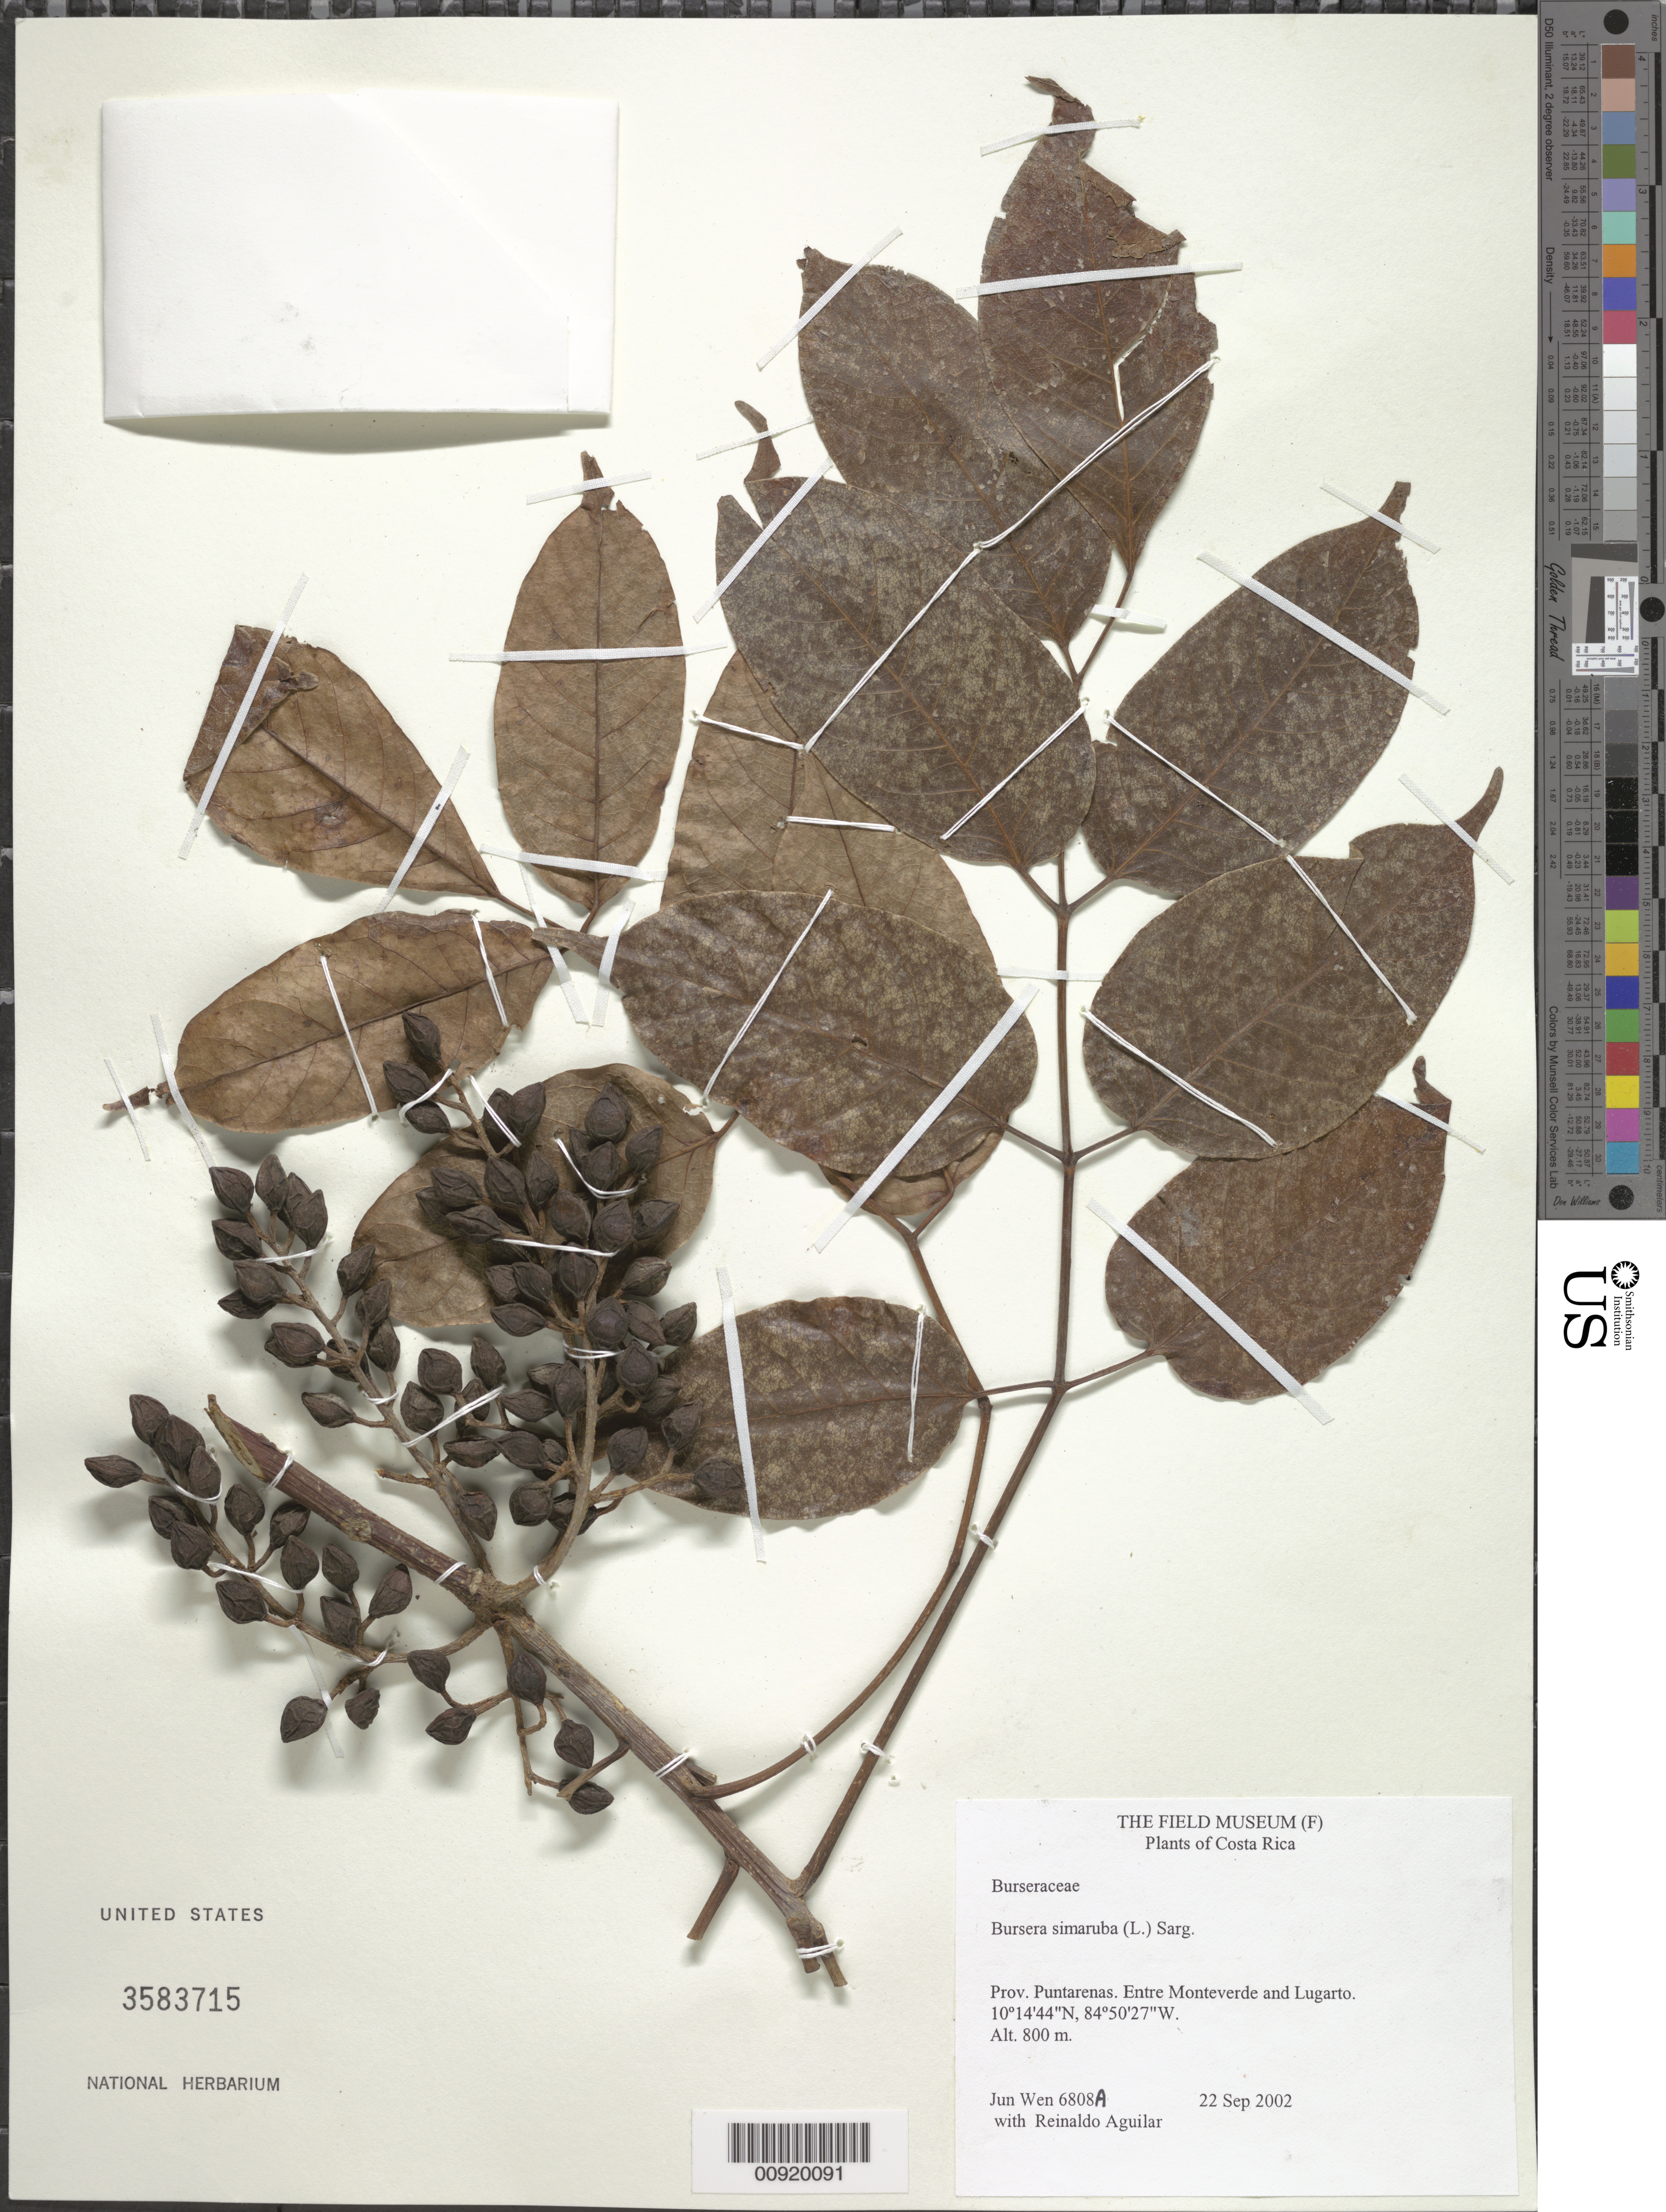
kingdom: Plantae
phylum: Tracheophyta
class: Magnoliopsida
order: Sapindales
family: Burseraceae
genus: Bursera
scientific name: Bursera simaruba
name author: (L.) Sarg.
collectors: J. Wen & R. Aguilar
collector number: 6808A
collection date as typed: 22 Sep 2002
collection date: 2002-09-22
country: Costa Rica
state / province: Puntarenas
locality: Entre Monteverde and Lugarto.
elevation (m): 800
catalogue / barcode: US 3583715